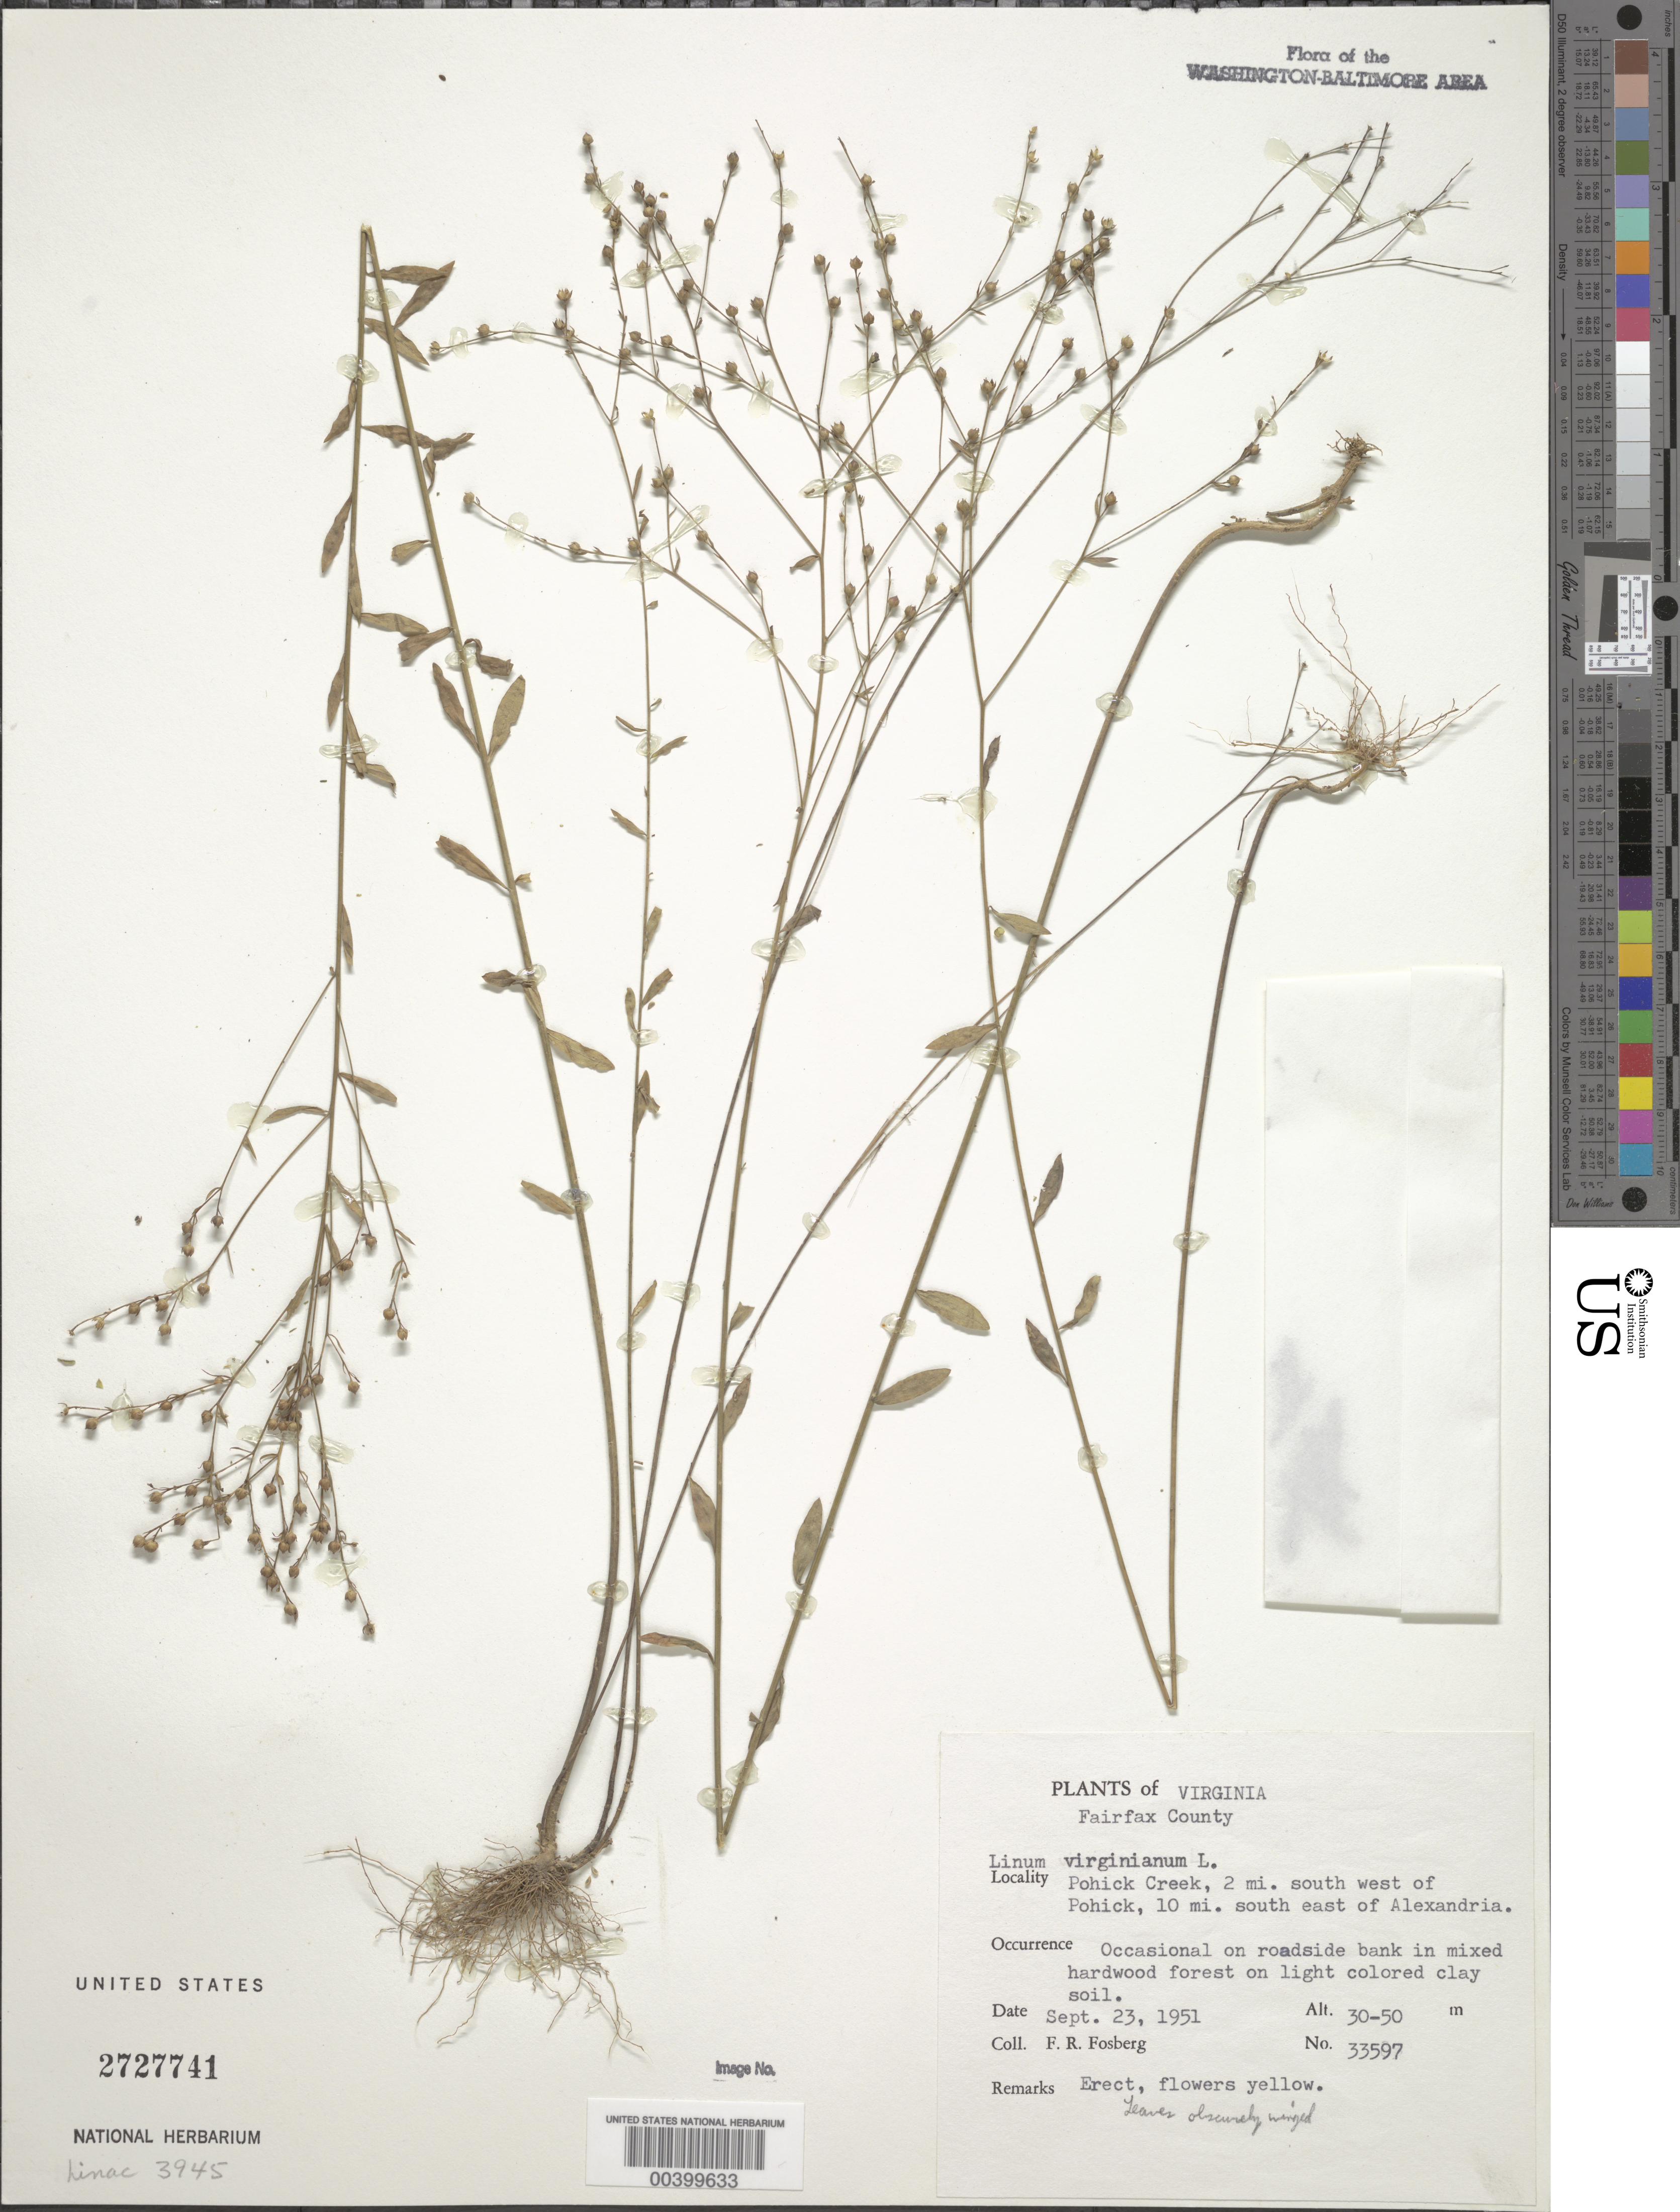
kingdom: Plantae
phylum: Tracheophyta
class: Magnoliopsida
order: Malpighiales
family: Linaceae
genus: Linum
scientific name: Linum virginianum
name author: L.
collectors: F. R. Fosberg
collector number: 33597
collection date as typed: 23 Sep 1951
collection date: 1951-09-23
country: United States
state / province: Virginia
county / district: Fairfax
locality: Pohick Creek, southwest of Pohick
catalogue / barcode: US 2727741